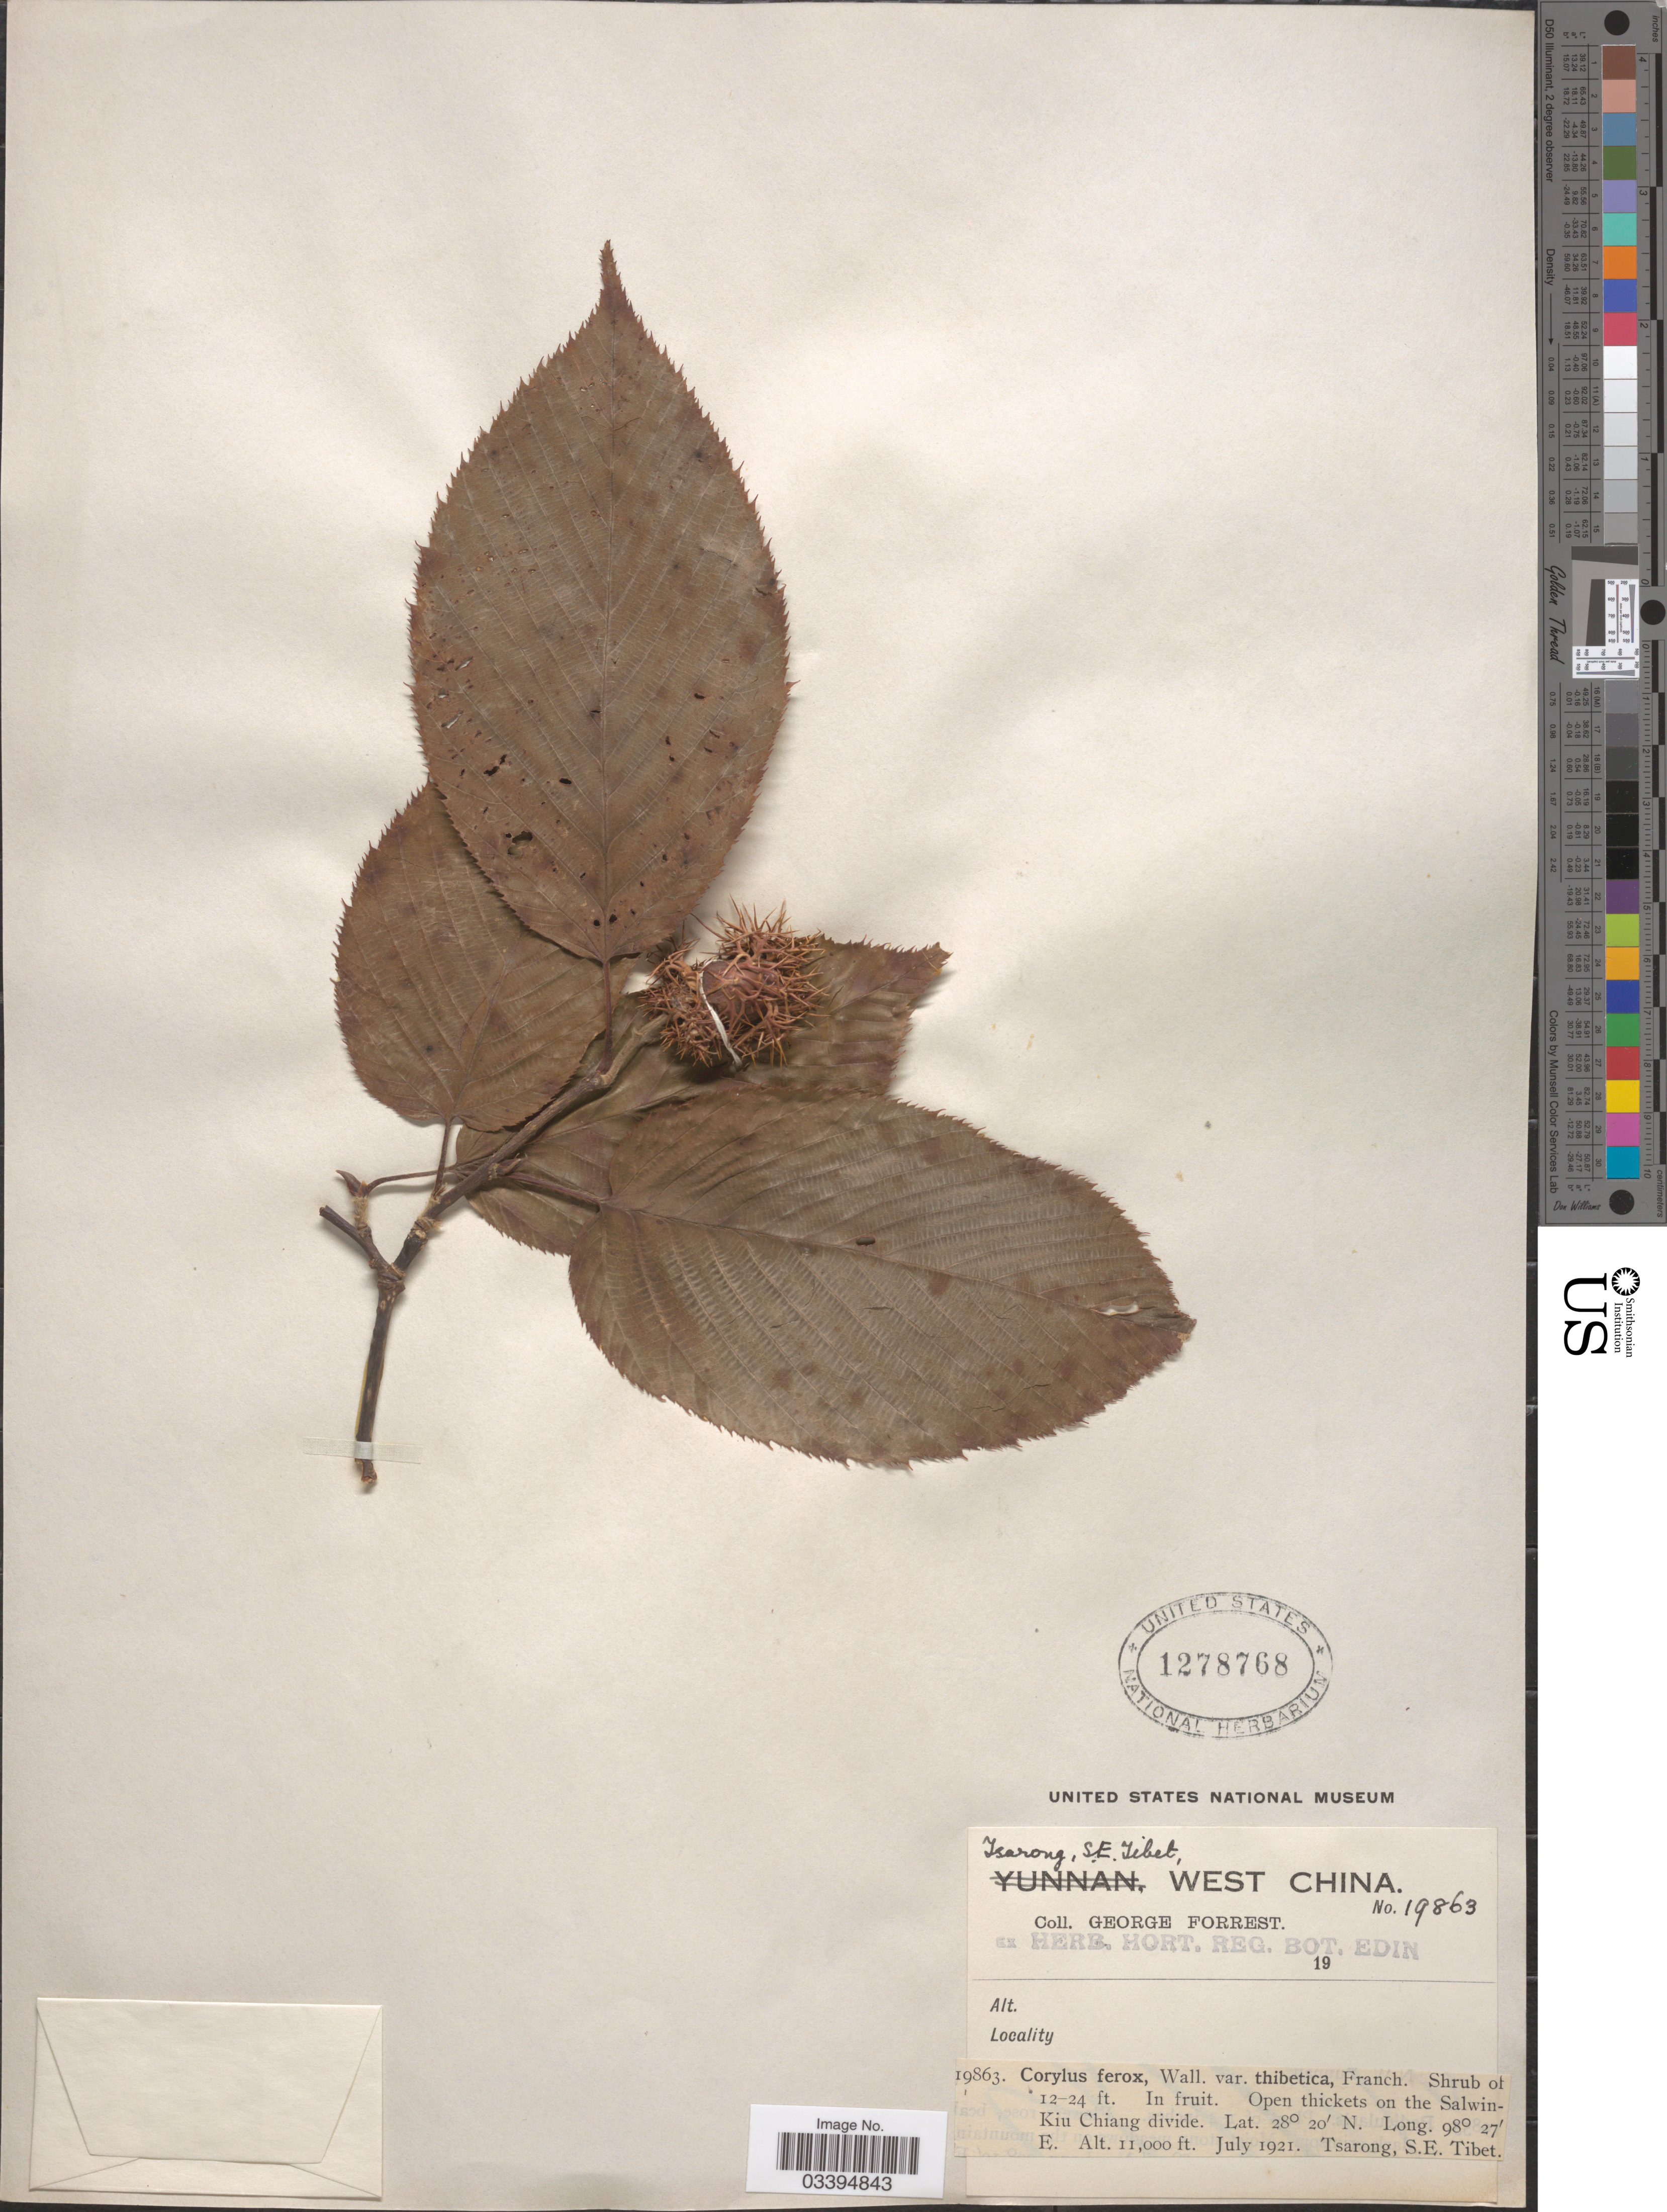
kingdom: Plantae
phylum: Tracheophyta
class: Magnoliopsida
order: Fagales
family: Betulaceae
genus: Corylus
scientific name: Corylus ferox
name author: Wall.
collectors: G. Forrest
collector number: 19863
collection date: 1921-07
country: China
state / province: Xizang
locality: Tsarong, S.E. Tibet, West China. Open thickets on the Salwin-Kiu Chiang divide.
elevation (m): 3353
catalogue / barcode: US 1278768